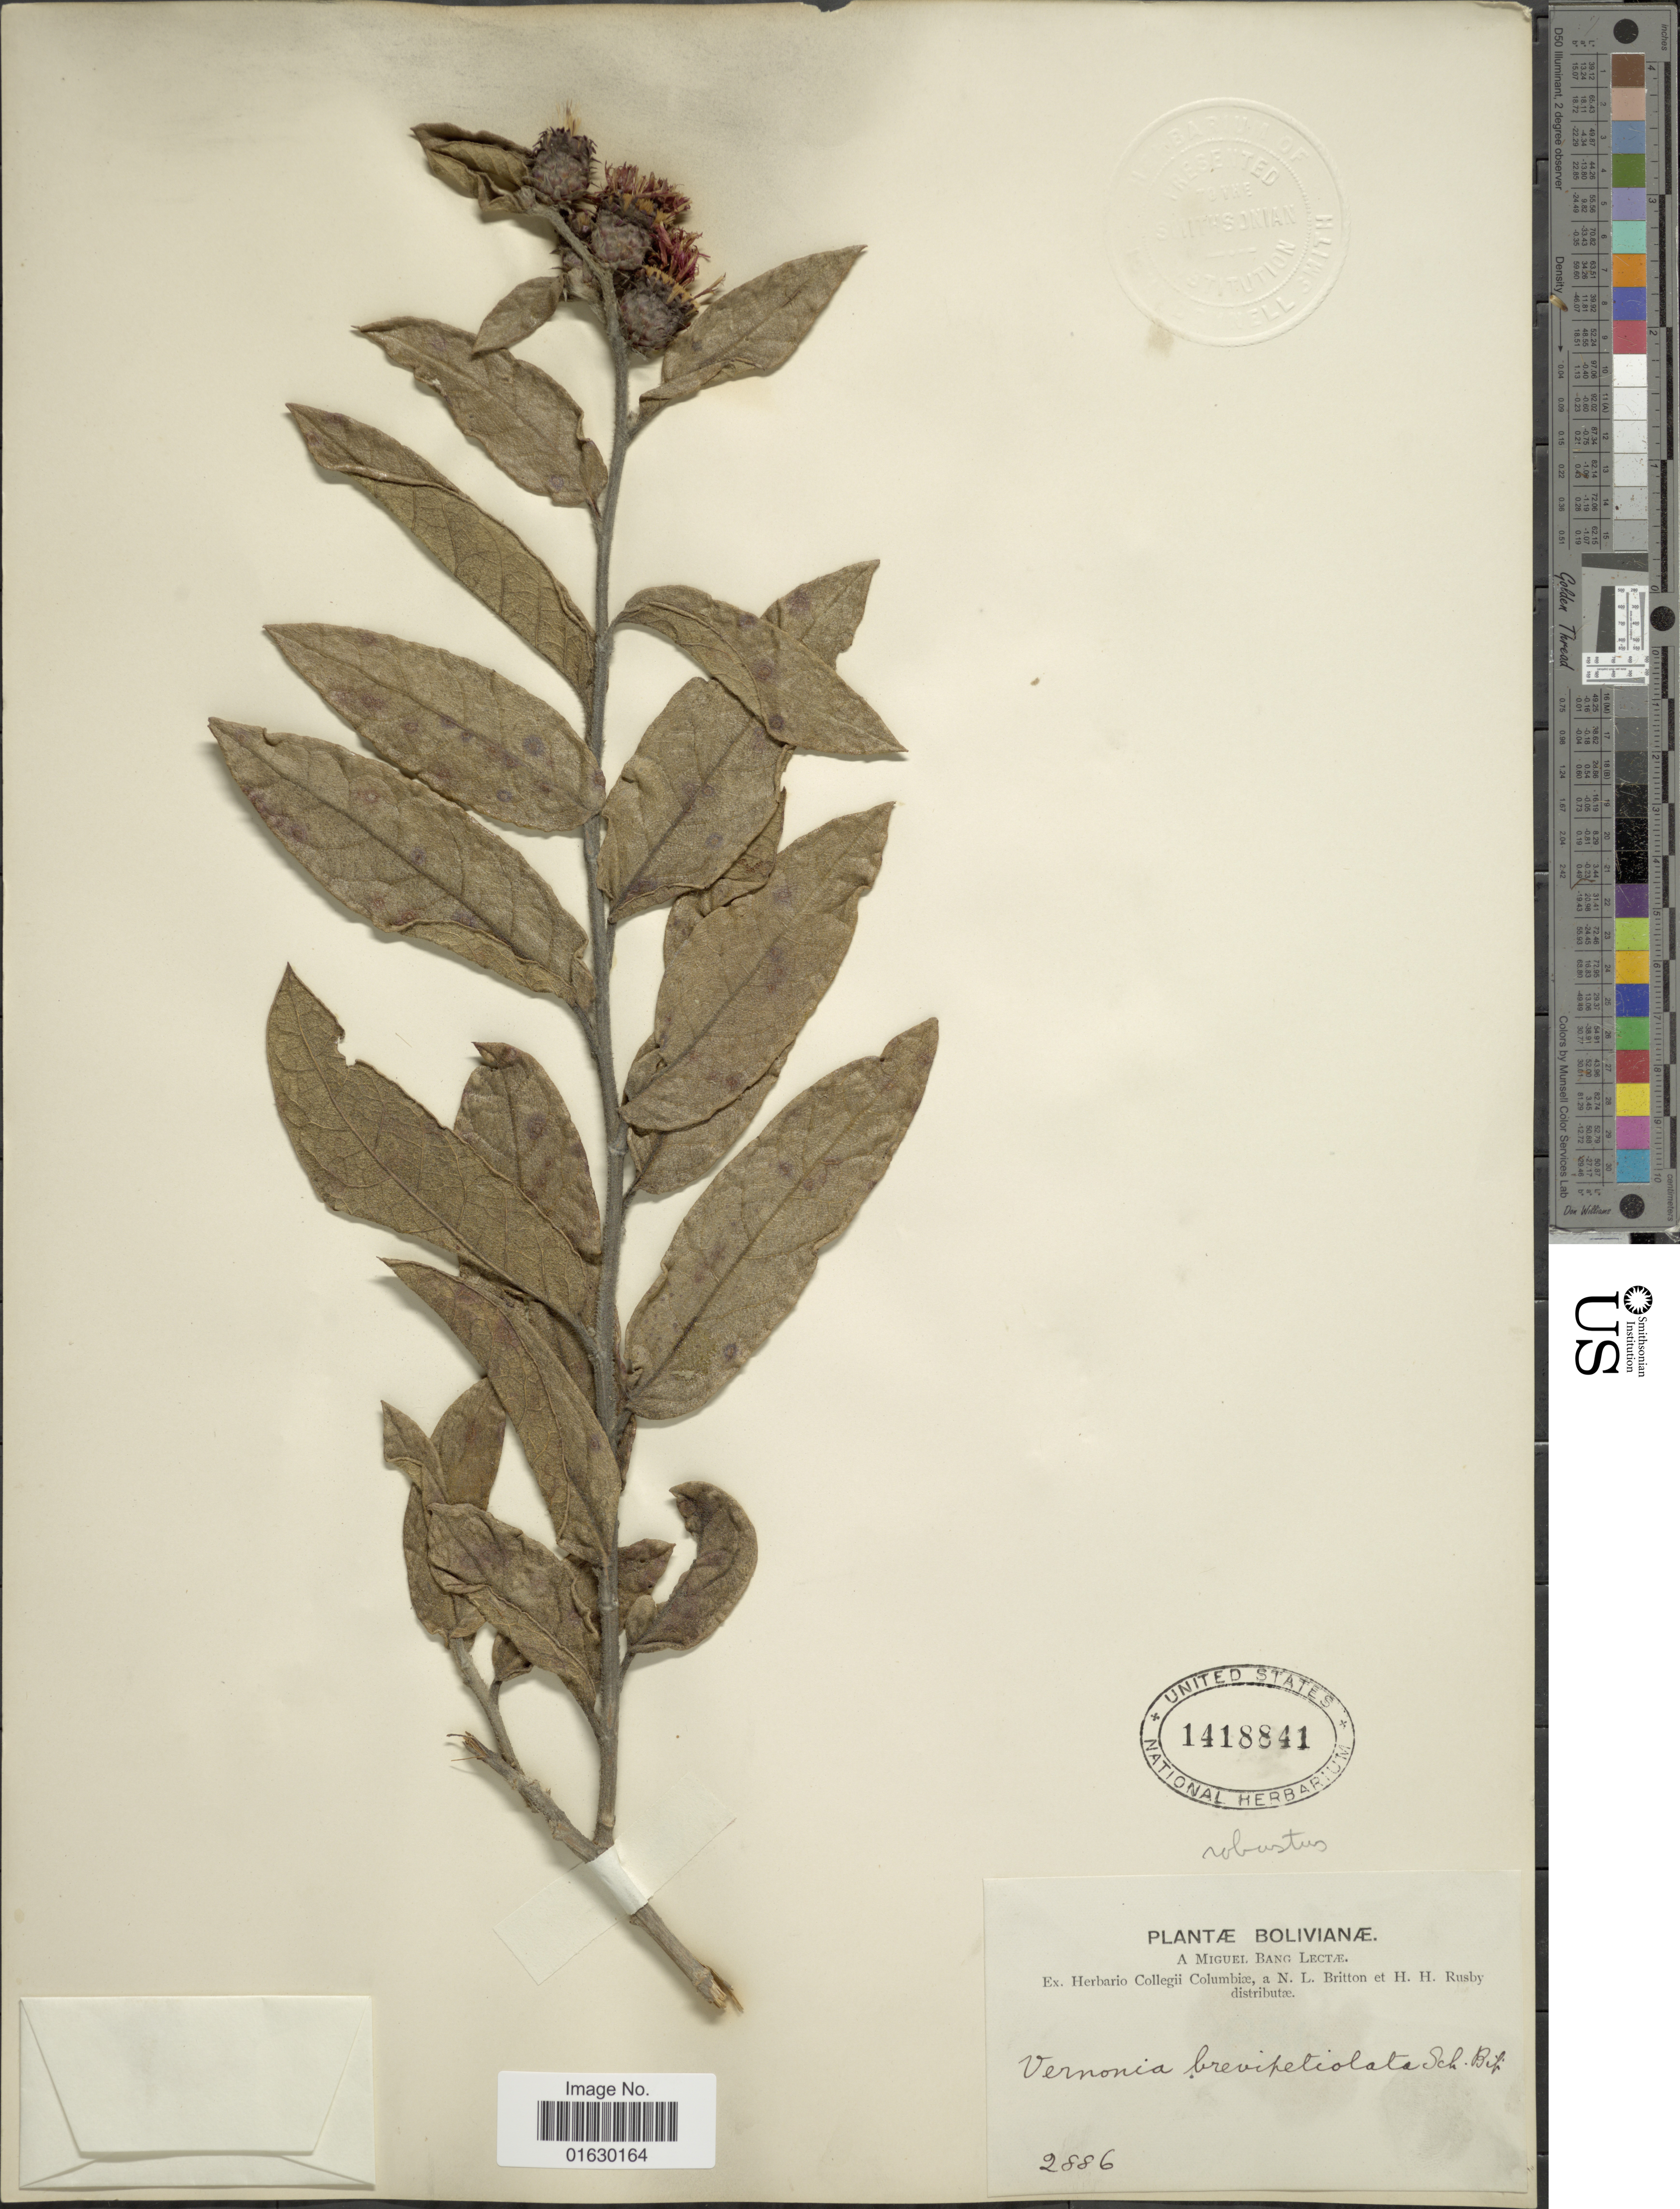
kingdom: Plantae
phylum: Tracheophyta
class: Magnoliopsida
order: Asterales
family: Asteraceae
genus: Lessingianthus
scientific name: Lessingianthus robustus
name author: (Rusby) H. Rob.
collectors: M. Bang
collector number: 2886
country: Bolivia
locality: Bolivianae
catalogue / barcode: US 1418841